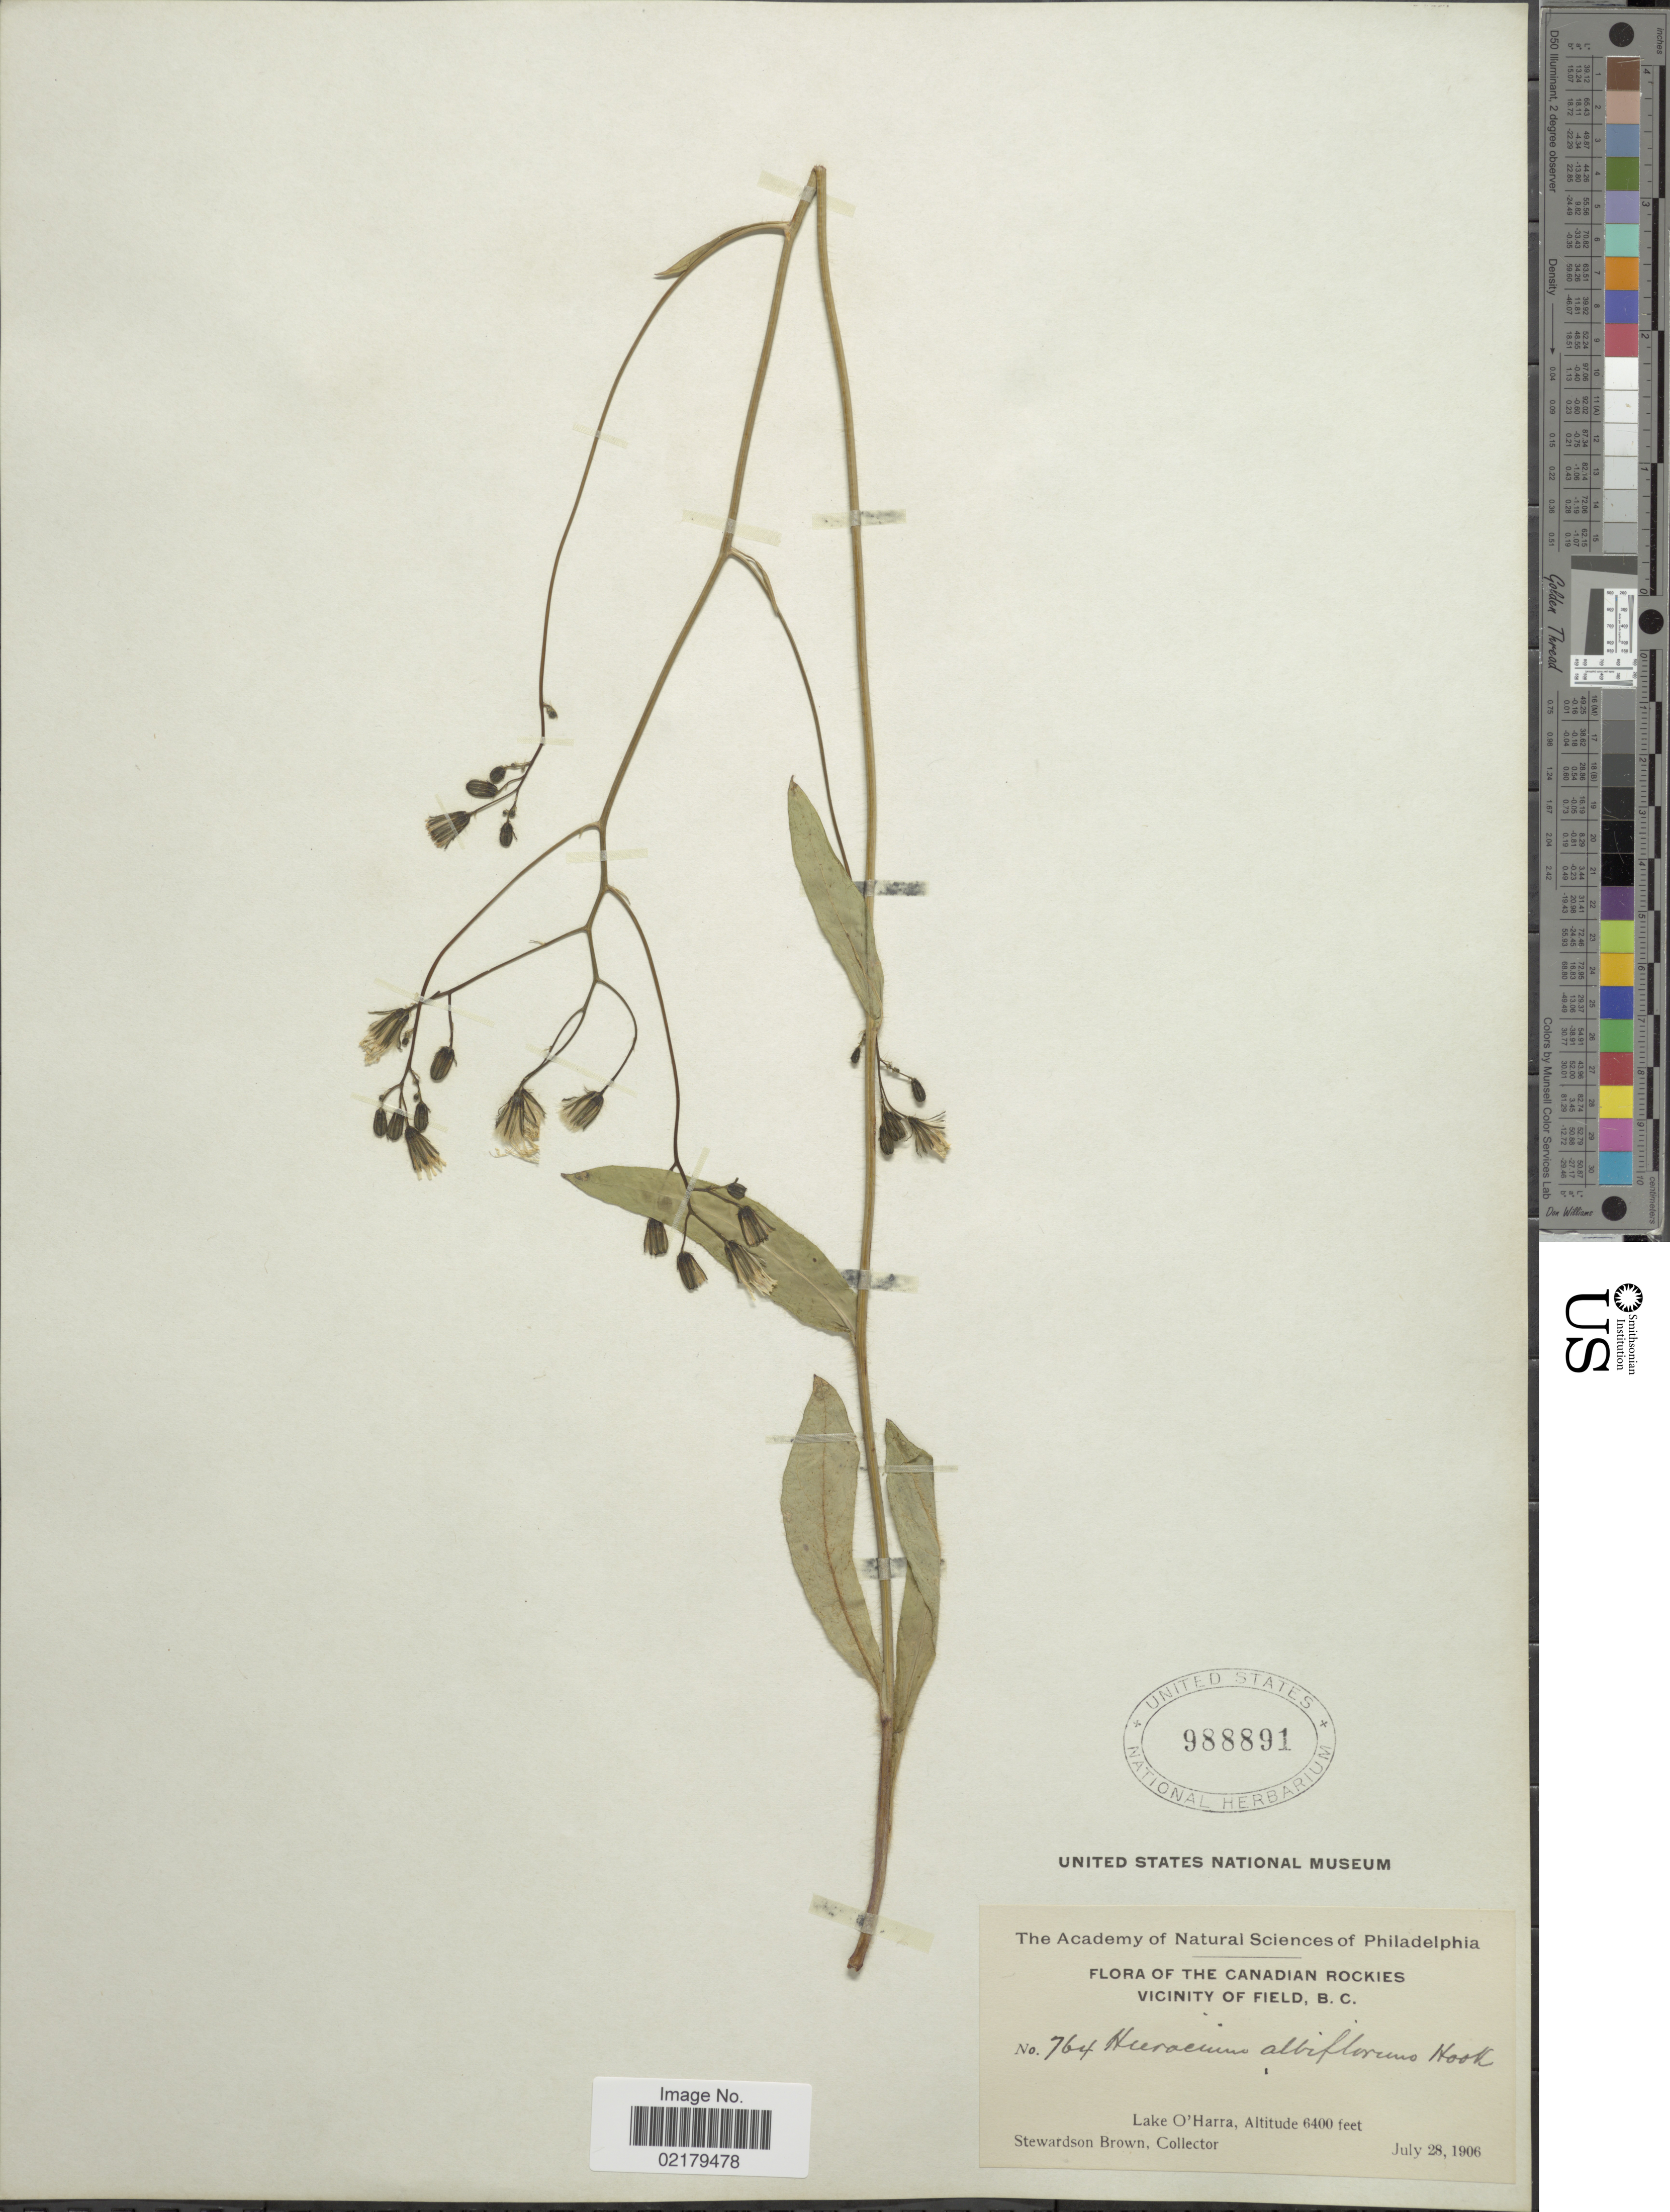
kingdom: Plantae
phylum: Tracheophyta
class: Magnoliopsida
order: Asterales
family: Asteraceae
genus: Hieracium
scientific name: Hieracium albiflorum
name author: Hook.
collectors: S. Brown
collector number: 764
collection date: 1906-07-28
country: Canada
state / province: British Columbia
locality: The Canadian Rockies Vicinity of Field, Lake O'Harra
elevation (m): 1951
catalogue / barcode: US 988891